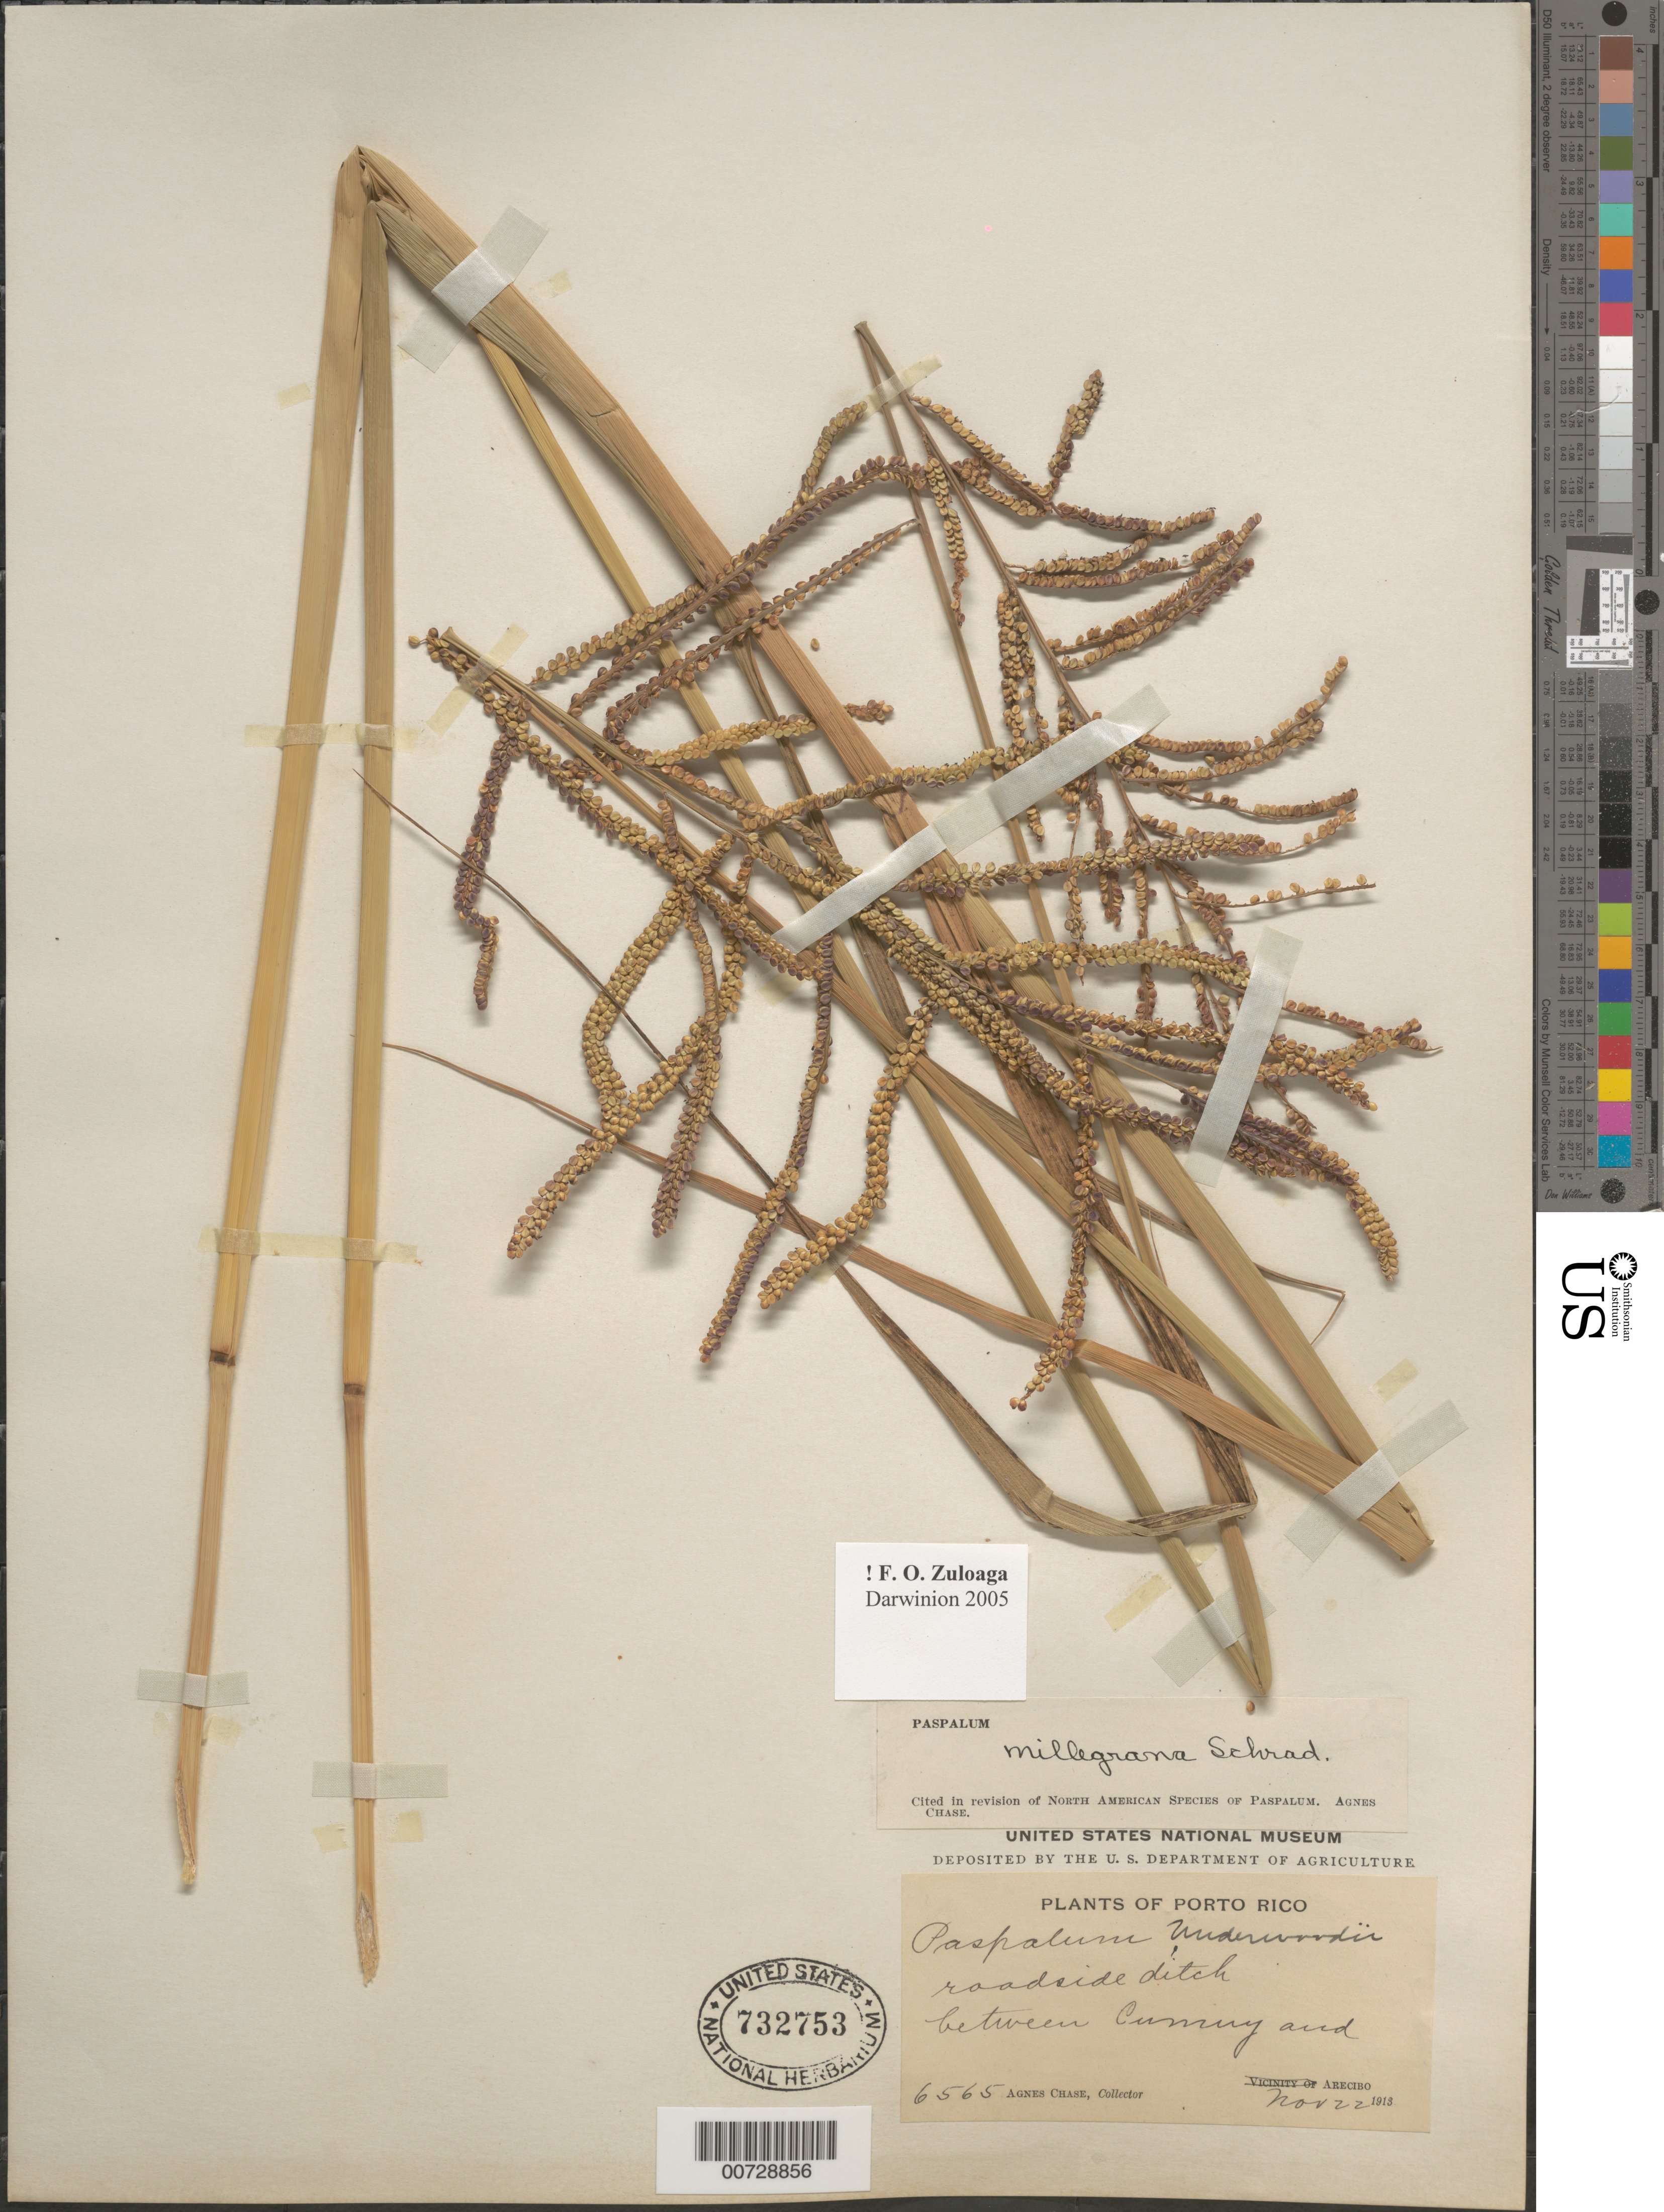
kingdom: Plantae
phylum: Tracheophyta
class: Liliopsida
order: Poales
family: Poaceae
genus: Paspalum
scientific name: Paspalum millegrana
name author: Schrad.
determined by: Chase, [M.] Agnes, (US)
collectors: A. Chase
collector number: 6565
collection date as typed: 22 Nov 1913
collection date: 1913-11-22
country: Puerto Rico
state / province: Arecibo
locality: Camuy and Arecibo, btw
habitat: Roadside ditch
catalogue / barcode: US 732753